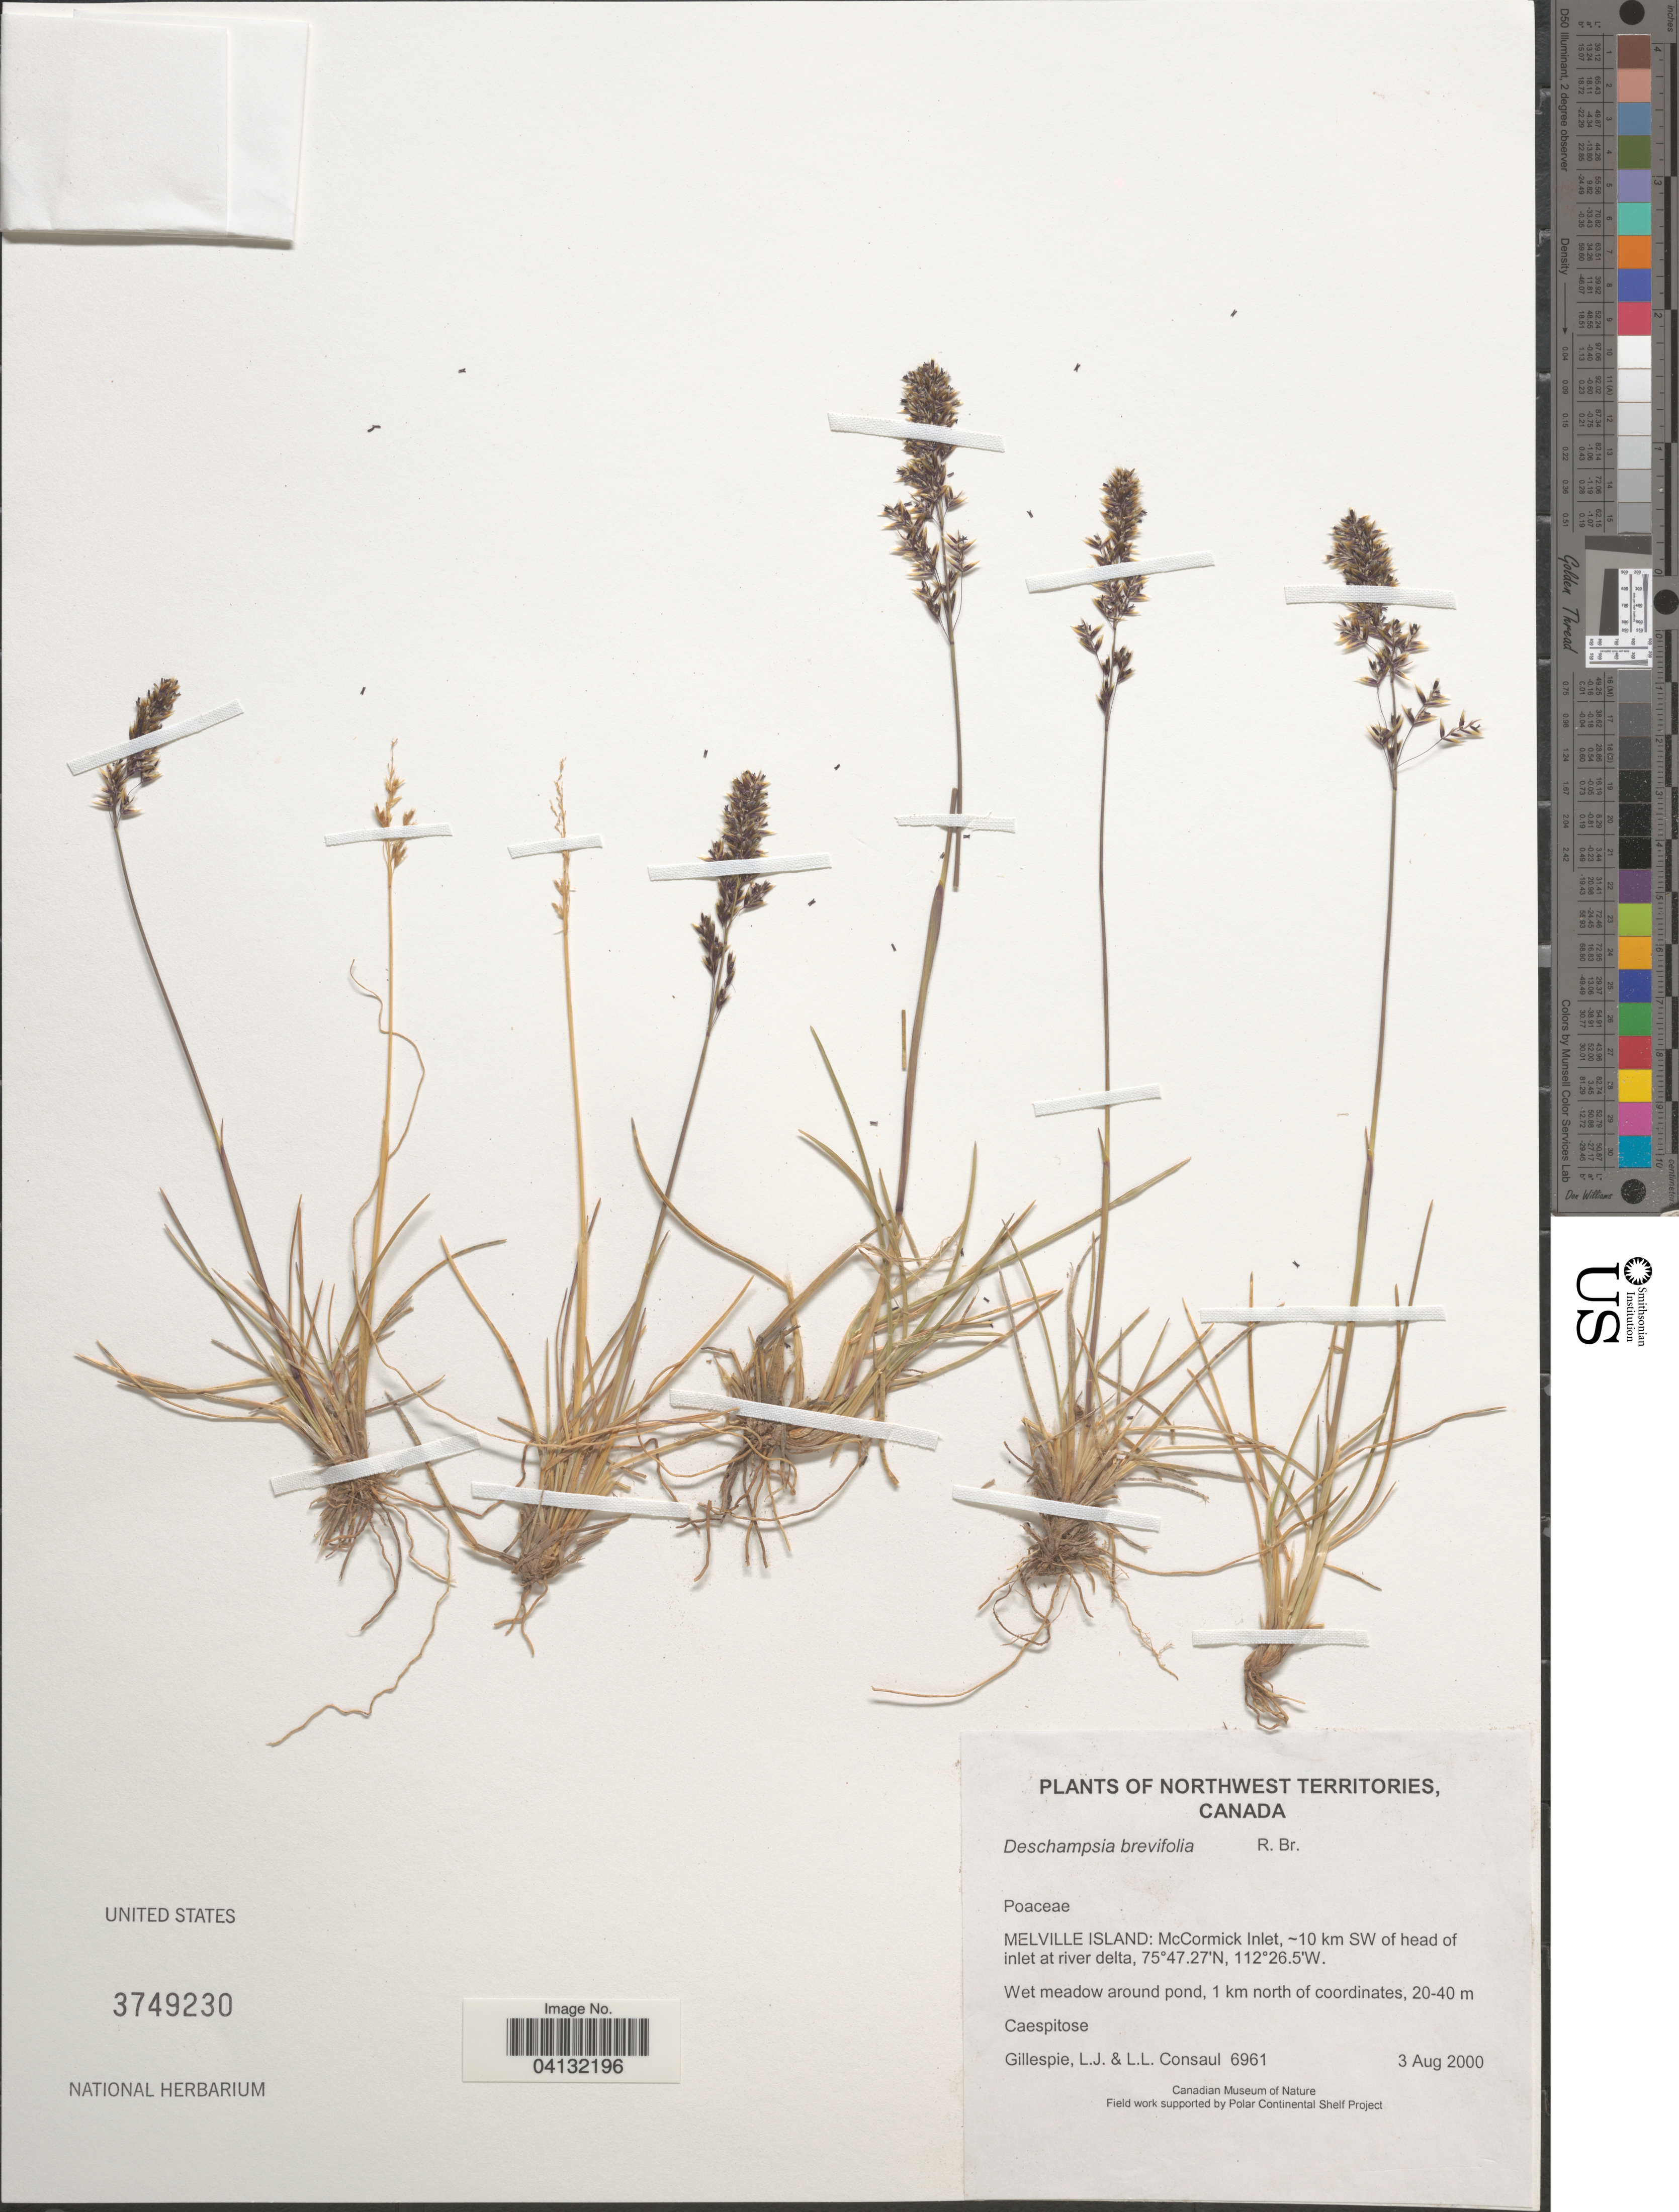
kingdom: Plantae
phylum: Tracheophyta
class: Liliopsida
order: Poales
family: Poaceae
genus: Deschampsia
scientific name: Deschampsia brevifolia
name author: R. Br. in Parry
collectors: L. Gillespie & L. Consaul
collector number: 6961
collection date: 2000-08-03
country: Canada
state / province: Northwest Territories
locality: Melville Island: McCormick Inlet, :10 km SW of head of inlet at river delta. Wet meadow around pond, 1 km north of coordinates.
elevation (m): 20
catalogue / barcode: US 3749230